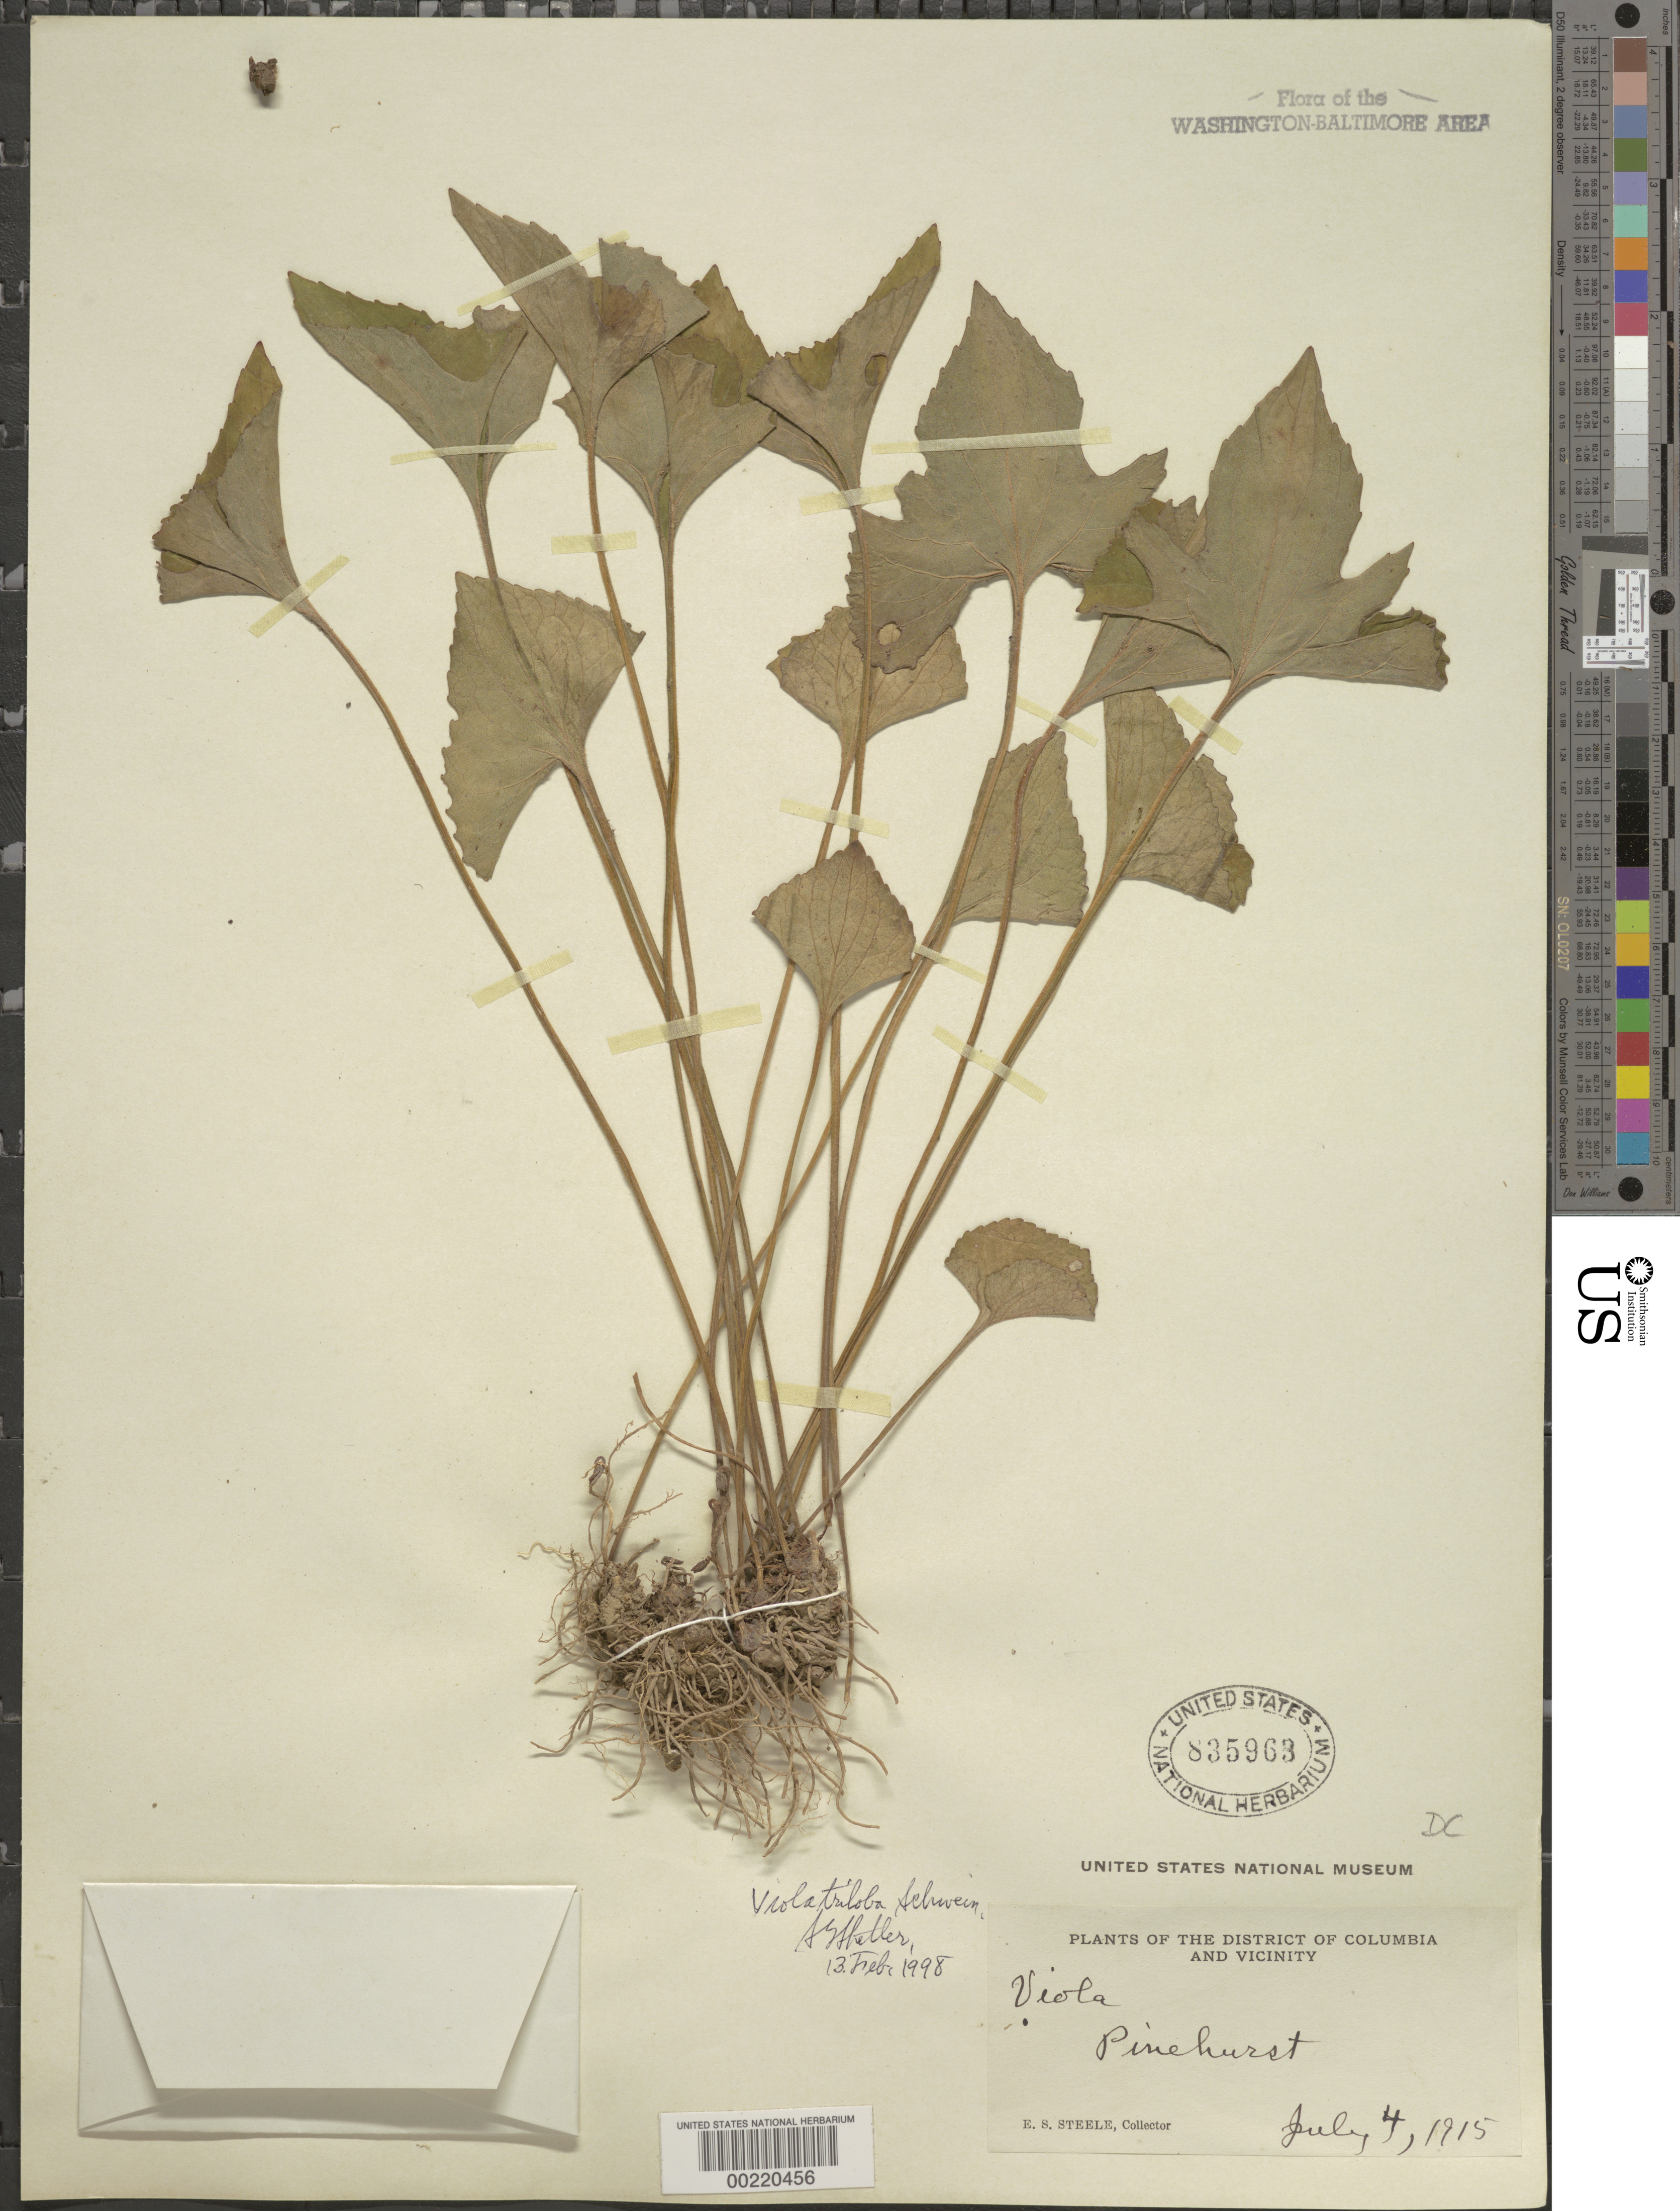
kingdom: Plantae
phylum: Tracheophyta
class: Magnoliopsida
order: Malpighiales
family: Violaceae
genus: Viola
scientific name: Viola palmata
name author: L.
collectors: E. Steele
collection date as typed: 04 Jul 1915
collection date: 1915-07-04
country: United States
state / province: District of Columbia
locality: Pinehurst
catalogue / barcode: US 835963